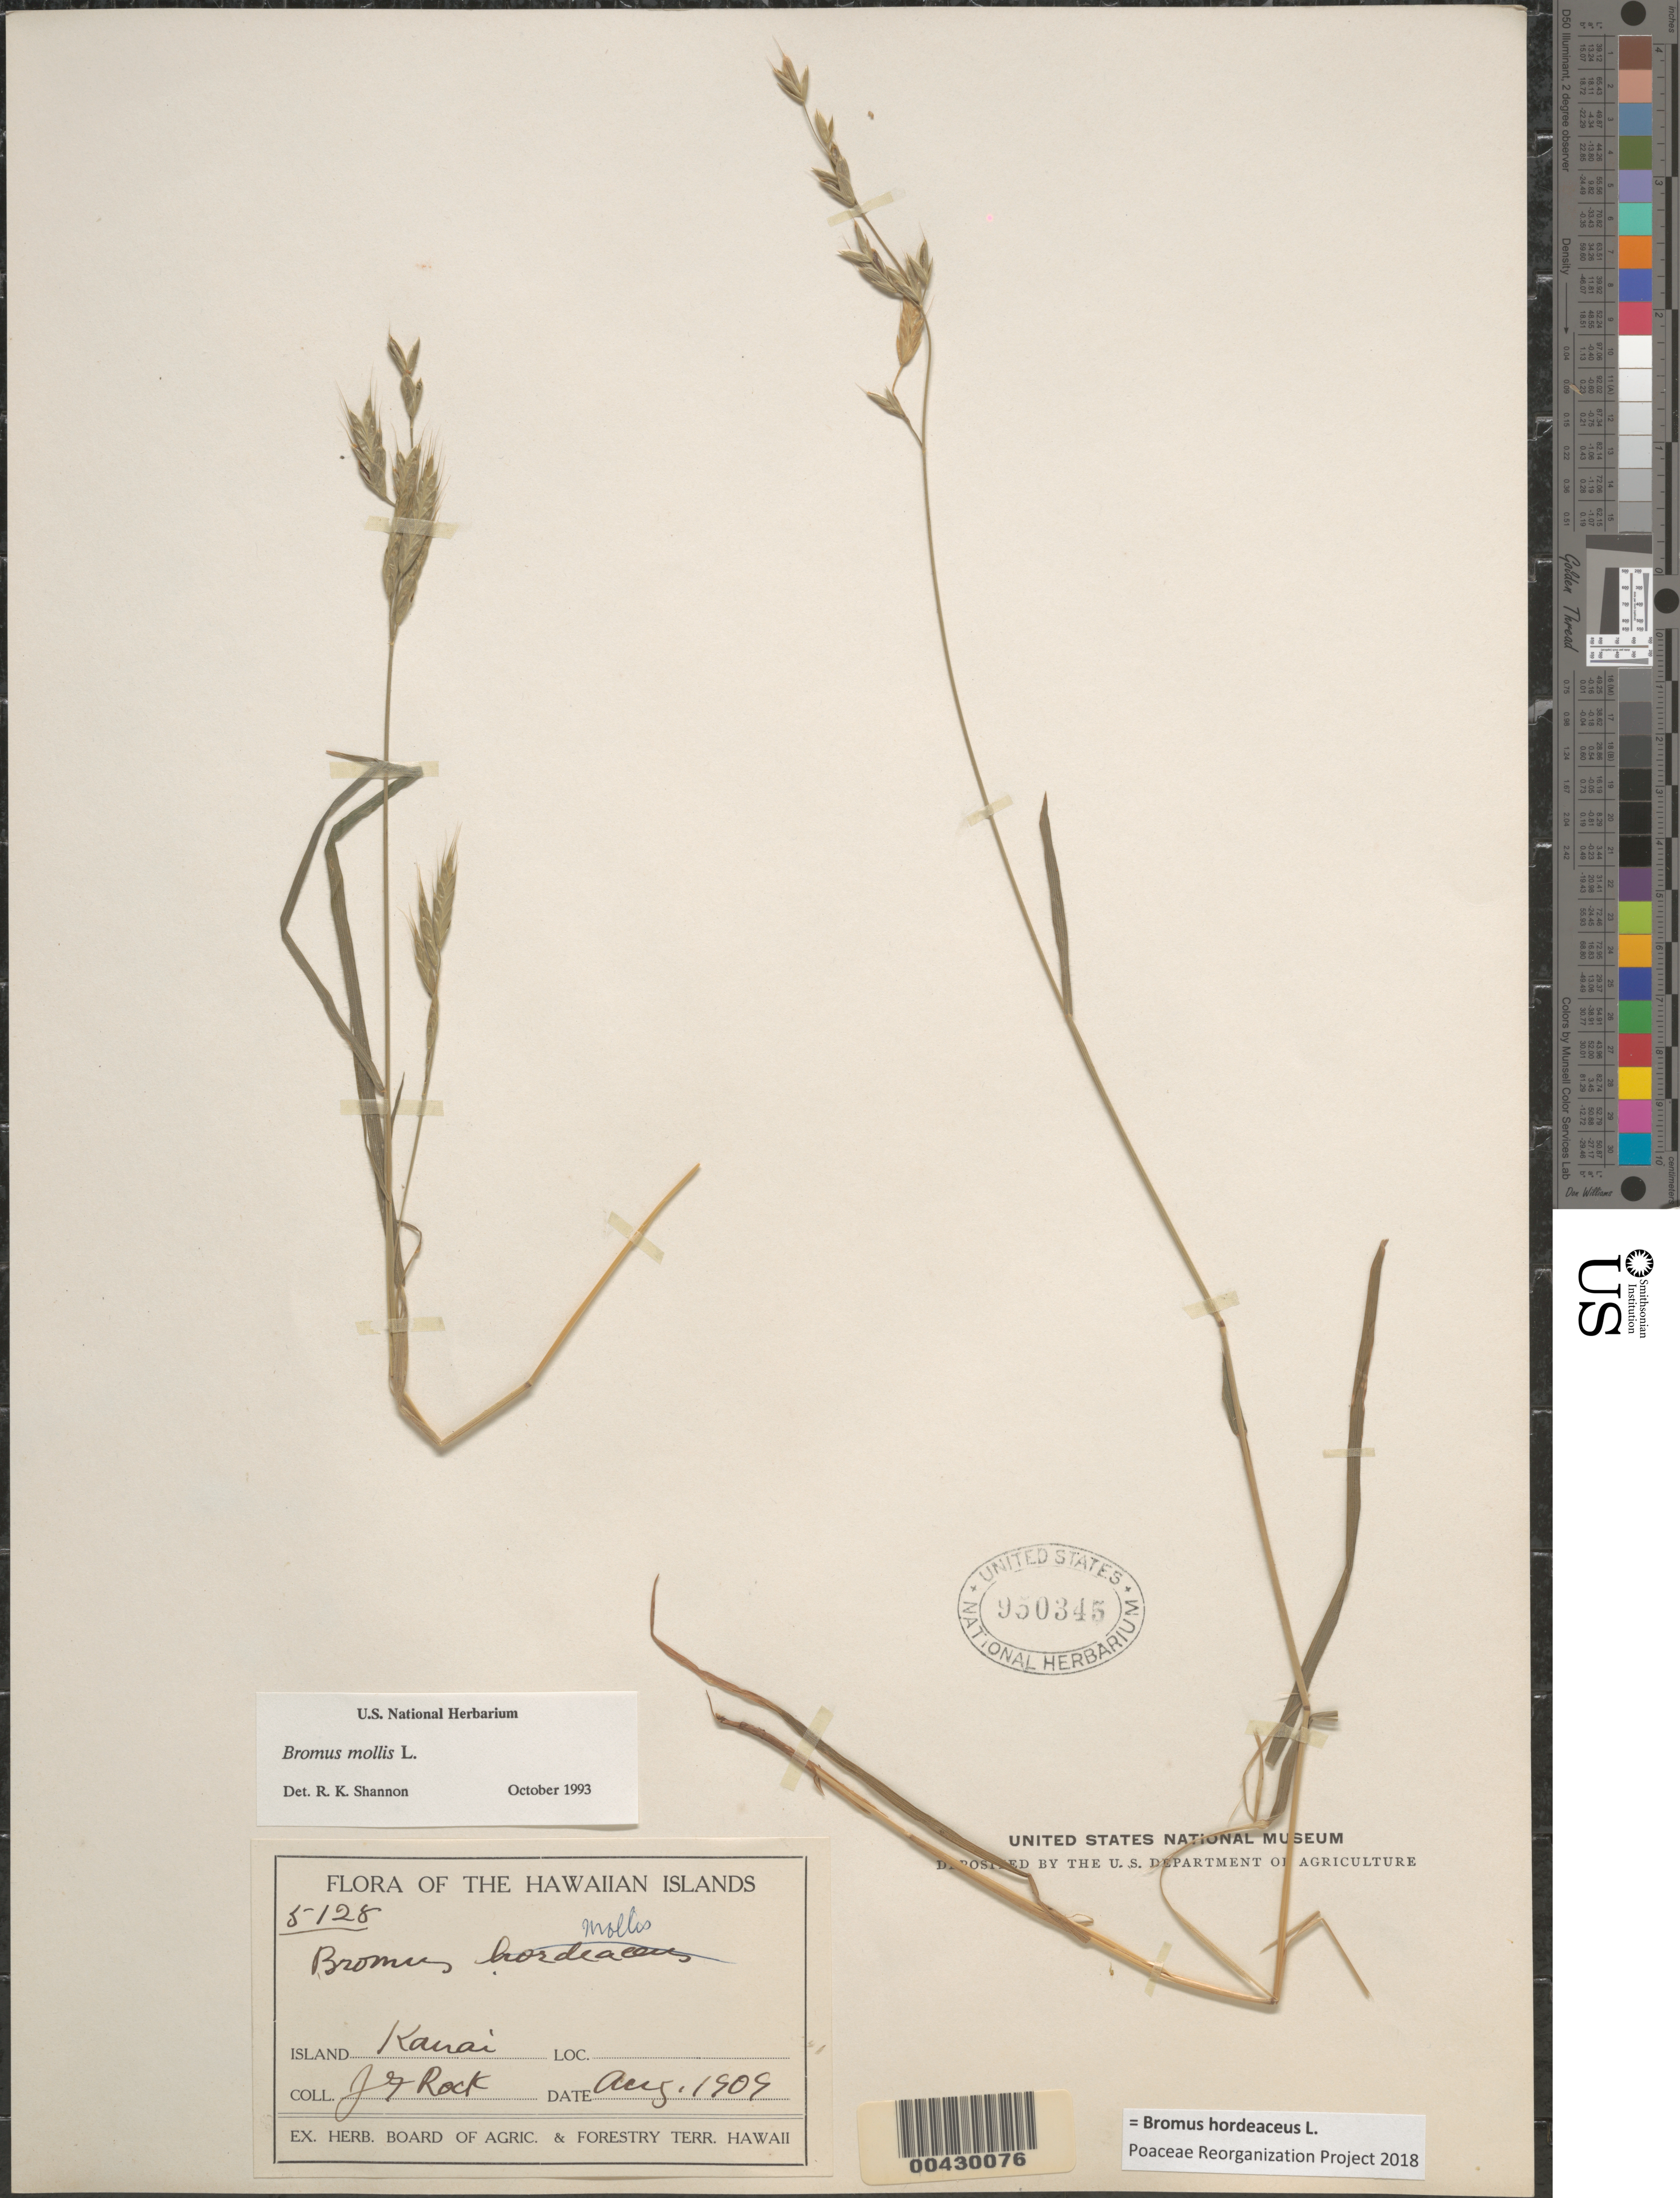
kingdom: Plantae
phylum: Tracheophyta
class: Liliopsida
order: Poales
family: Poaceae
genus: Bromus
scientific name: Bromus hordeaceus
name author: L.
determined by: Poaceae Reorganization Project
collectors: J. F. Rock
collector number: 5128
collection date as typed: Aug 1909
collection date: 1909-08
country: United States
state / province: Hawaii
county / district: Kaui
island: Kaua'i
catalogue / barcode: US 950345